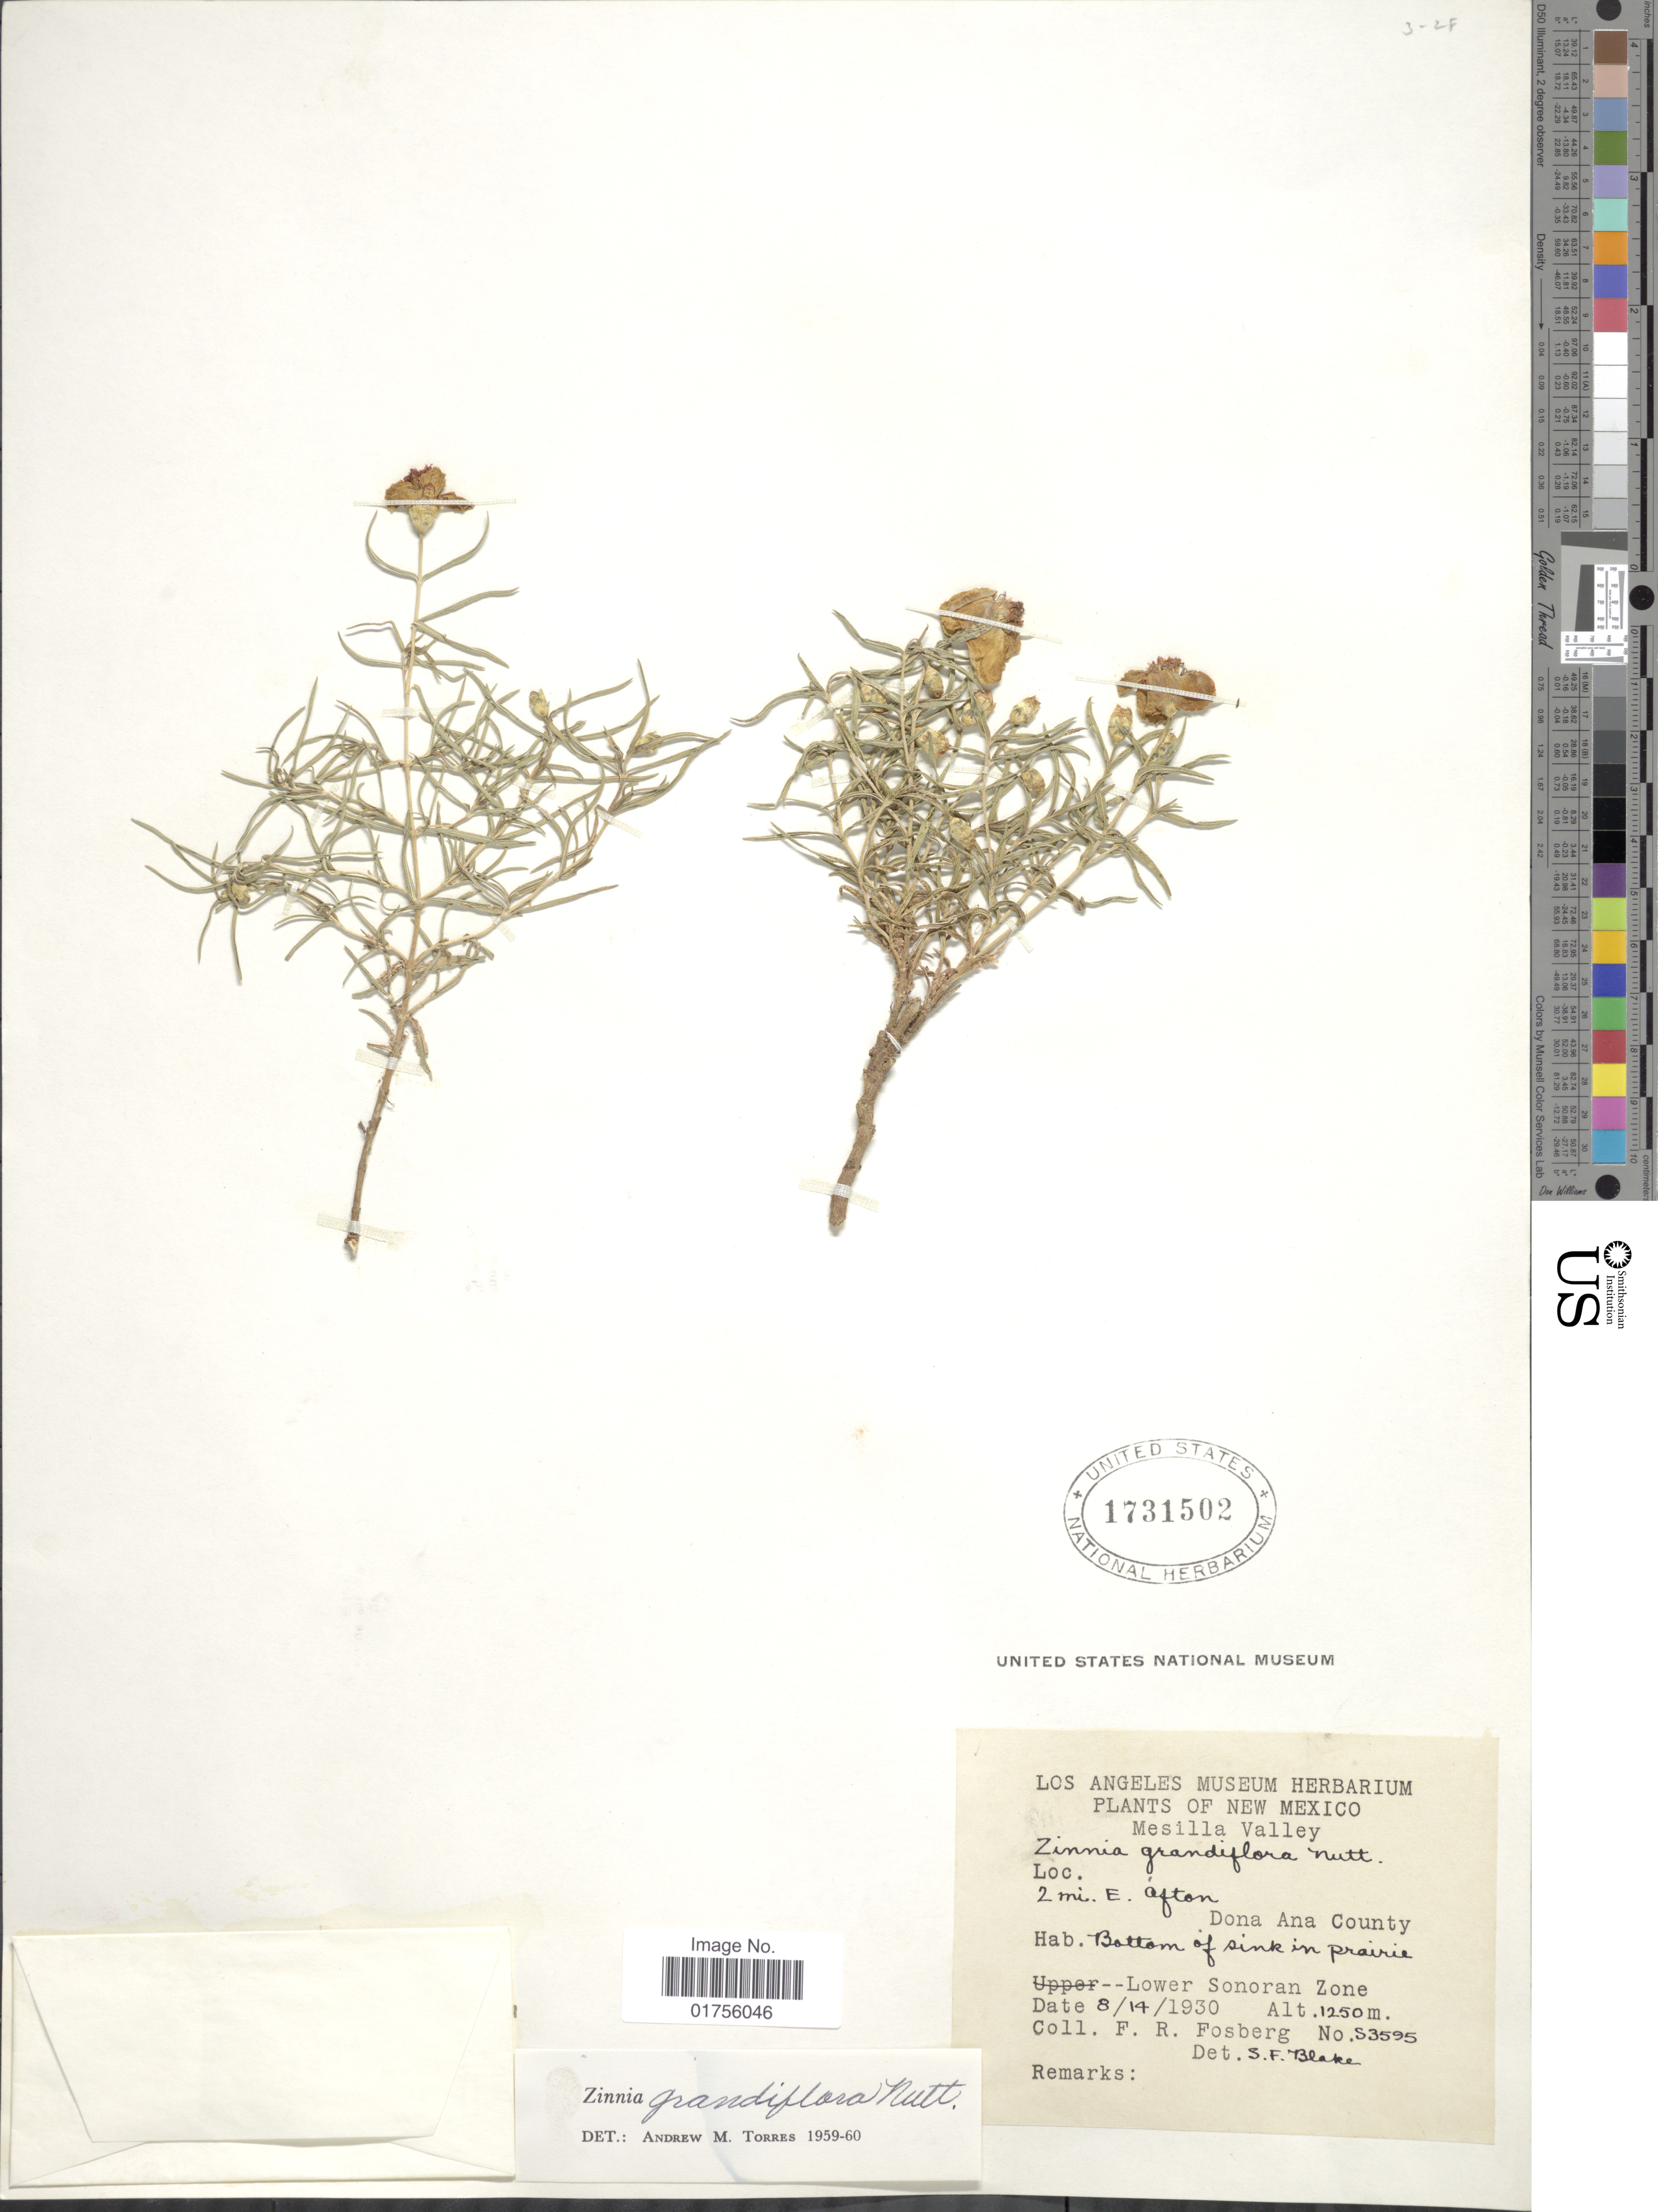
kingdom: Plantae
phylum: Tracheophyta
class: Magnoliopsida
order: Asterales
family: Asteraceae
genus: Zinnia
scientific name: Zinnia grandiflora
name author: Nutt.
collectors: F. R. Fosberg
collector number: S3595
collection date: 1930-08-14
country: United States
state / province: New Mexico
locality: Mesilla Valley, 2 mi E of Afton, Dona Ana County, Lower Sonoran Zone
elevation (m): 1250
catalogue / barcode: US 1731502